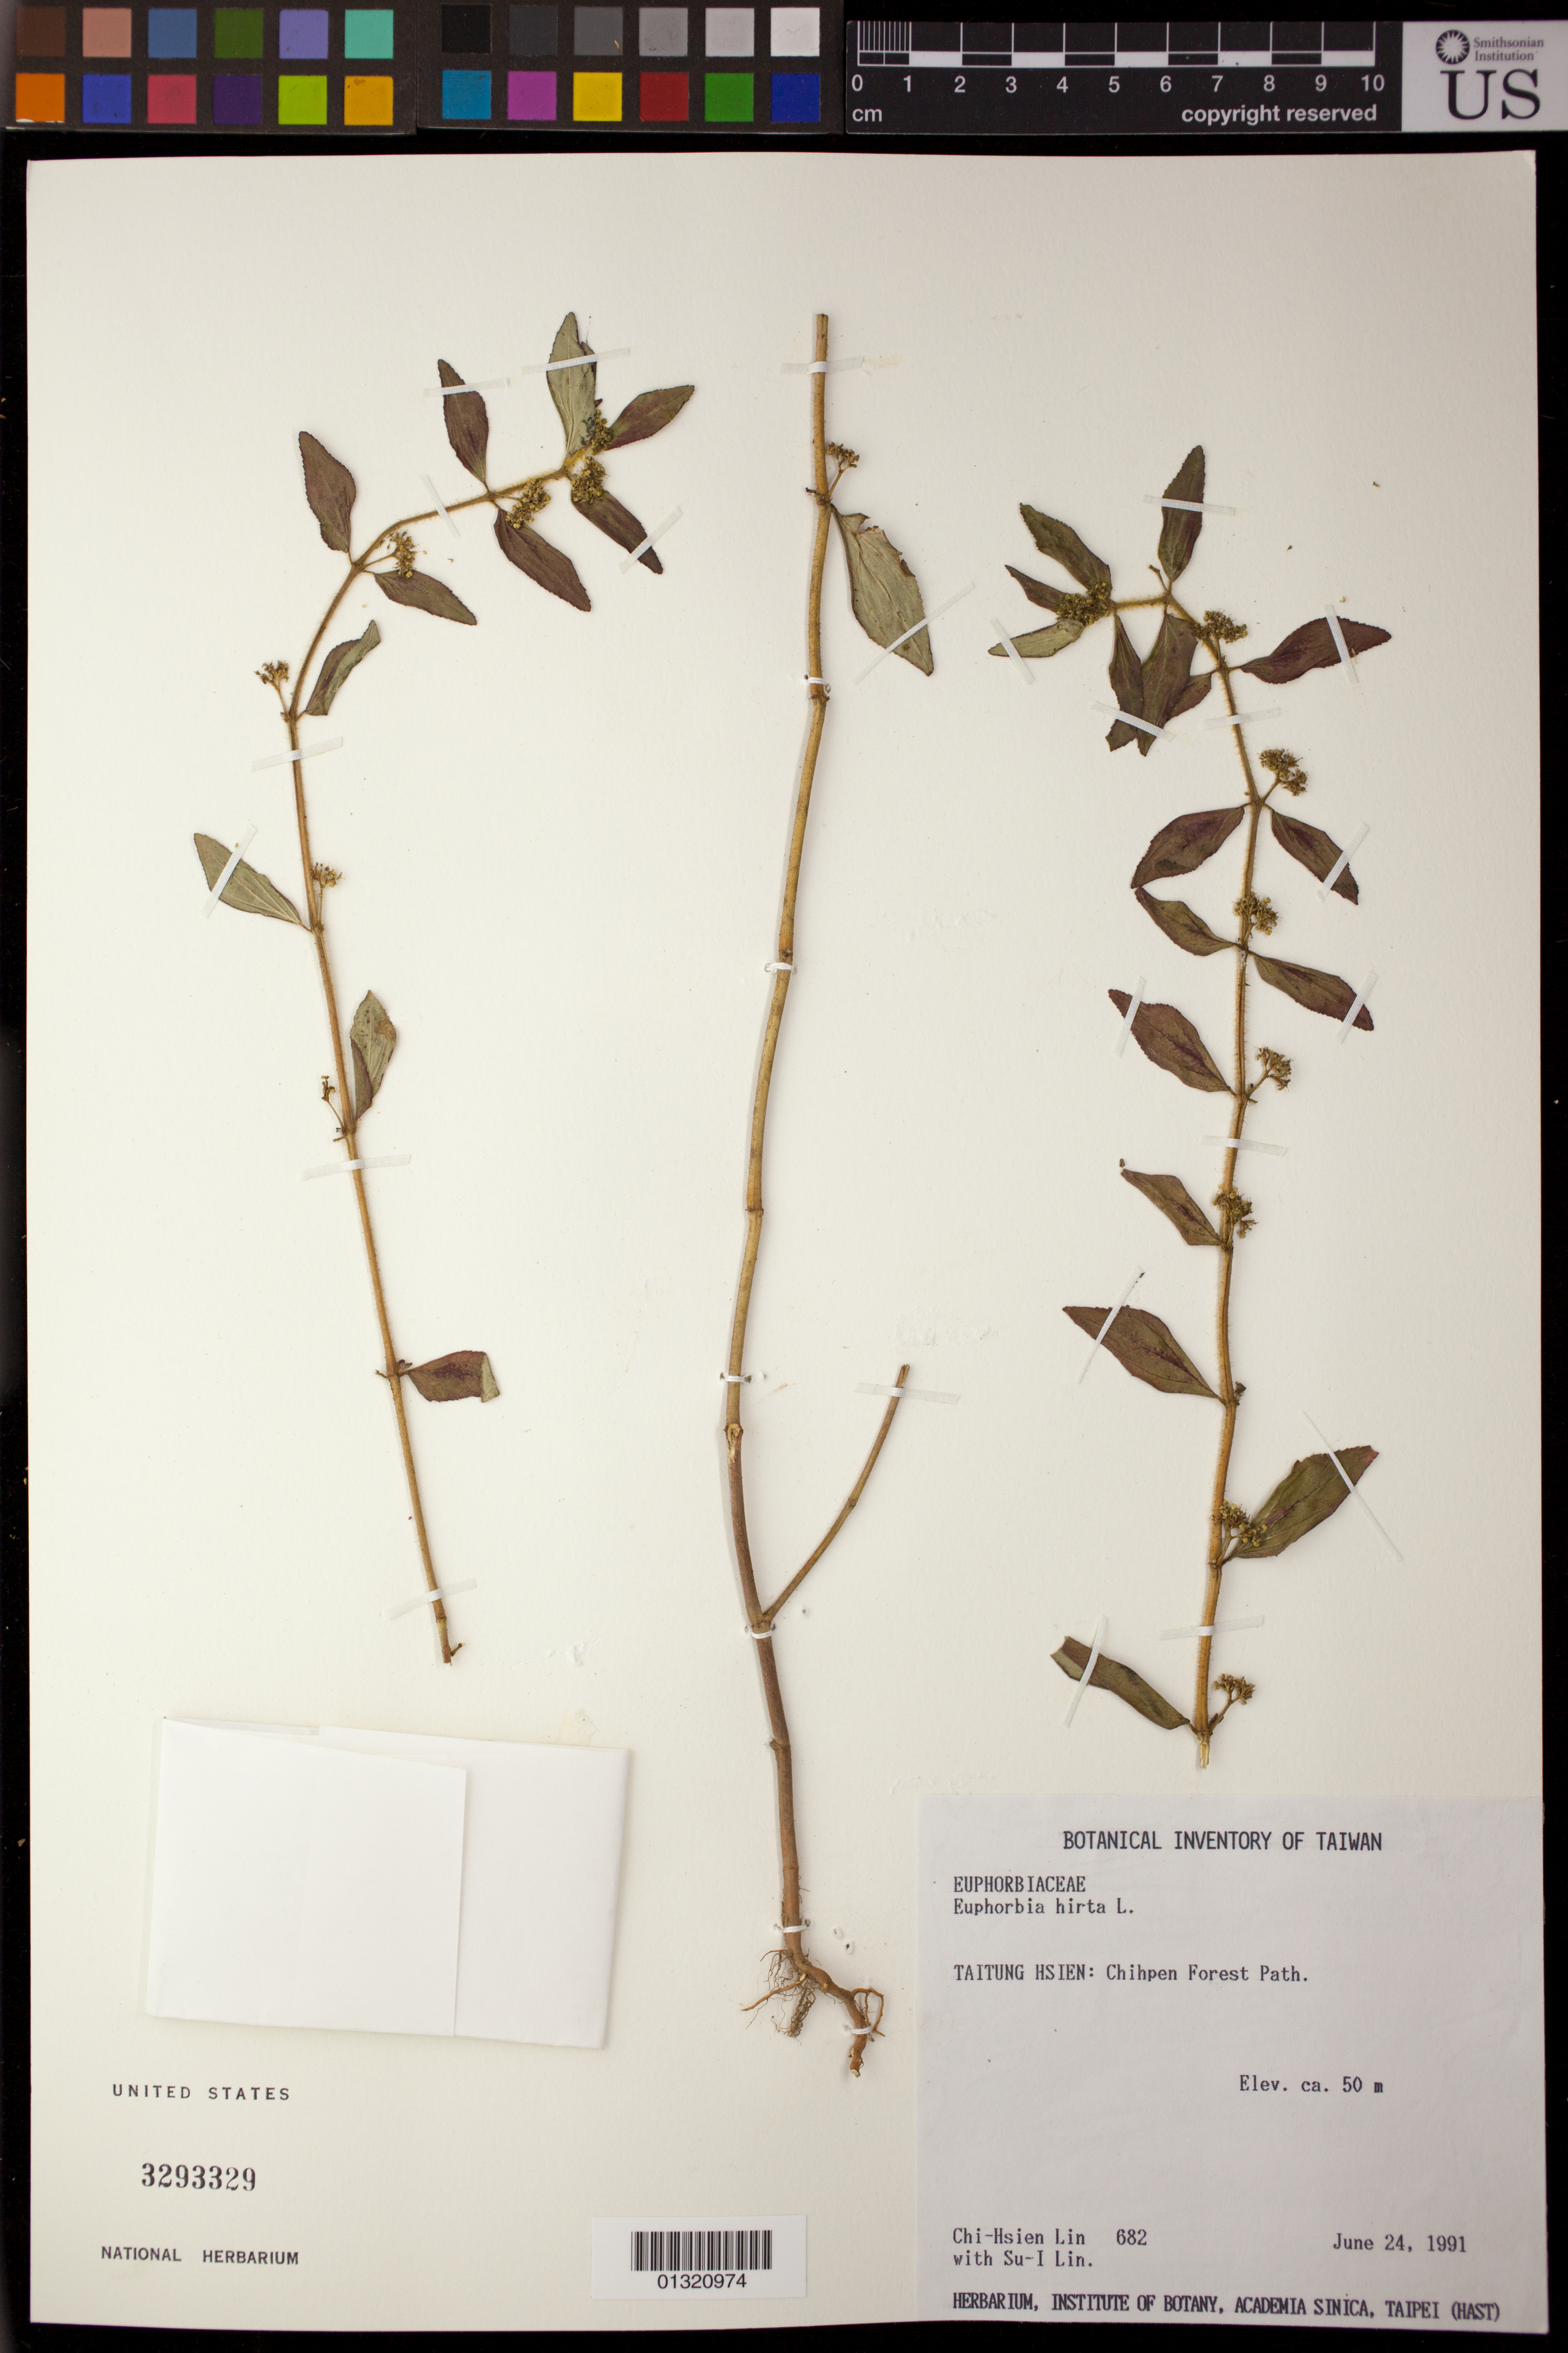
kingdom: Plantae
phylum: Tracheophyta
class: Magnoliopsida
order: Malpighiales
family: Euphorbiaceae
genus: Euphorbia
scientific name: Euphorbia hirta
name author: L.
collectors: C. Lin & S. Lin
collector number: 682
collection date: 1991-06-24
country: Taiwan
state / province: Taitung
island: Taiwan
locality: Taitung Hsien: Chihpen Forest Path [Mount Chihpen]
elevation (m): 50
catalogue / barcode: US 3293329